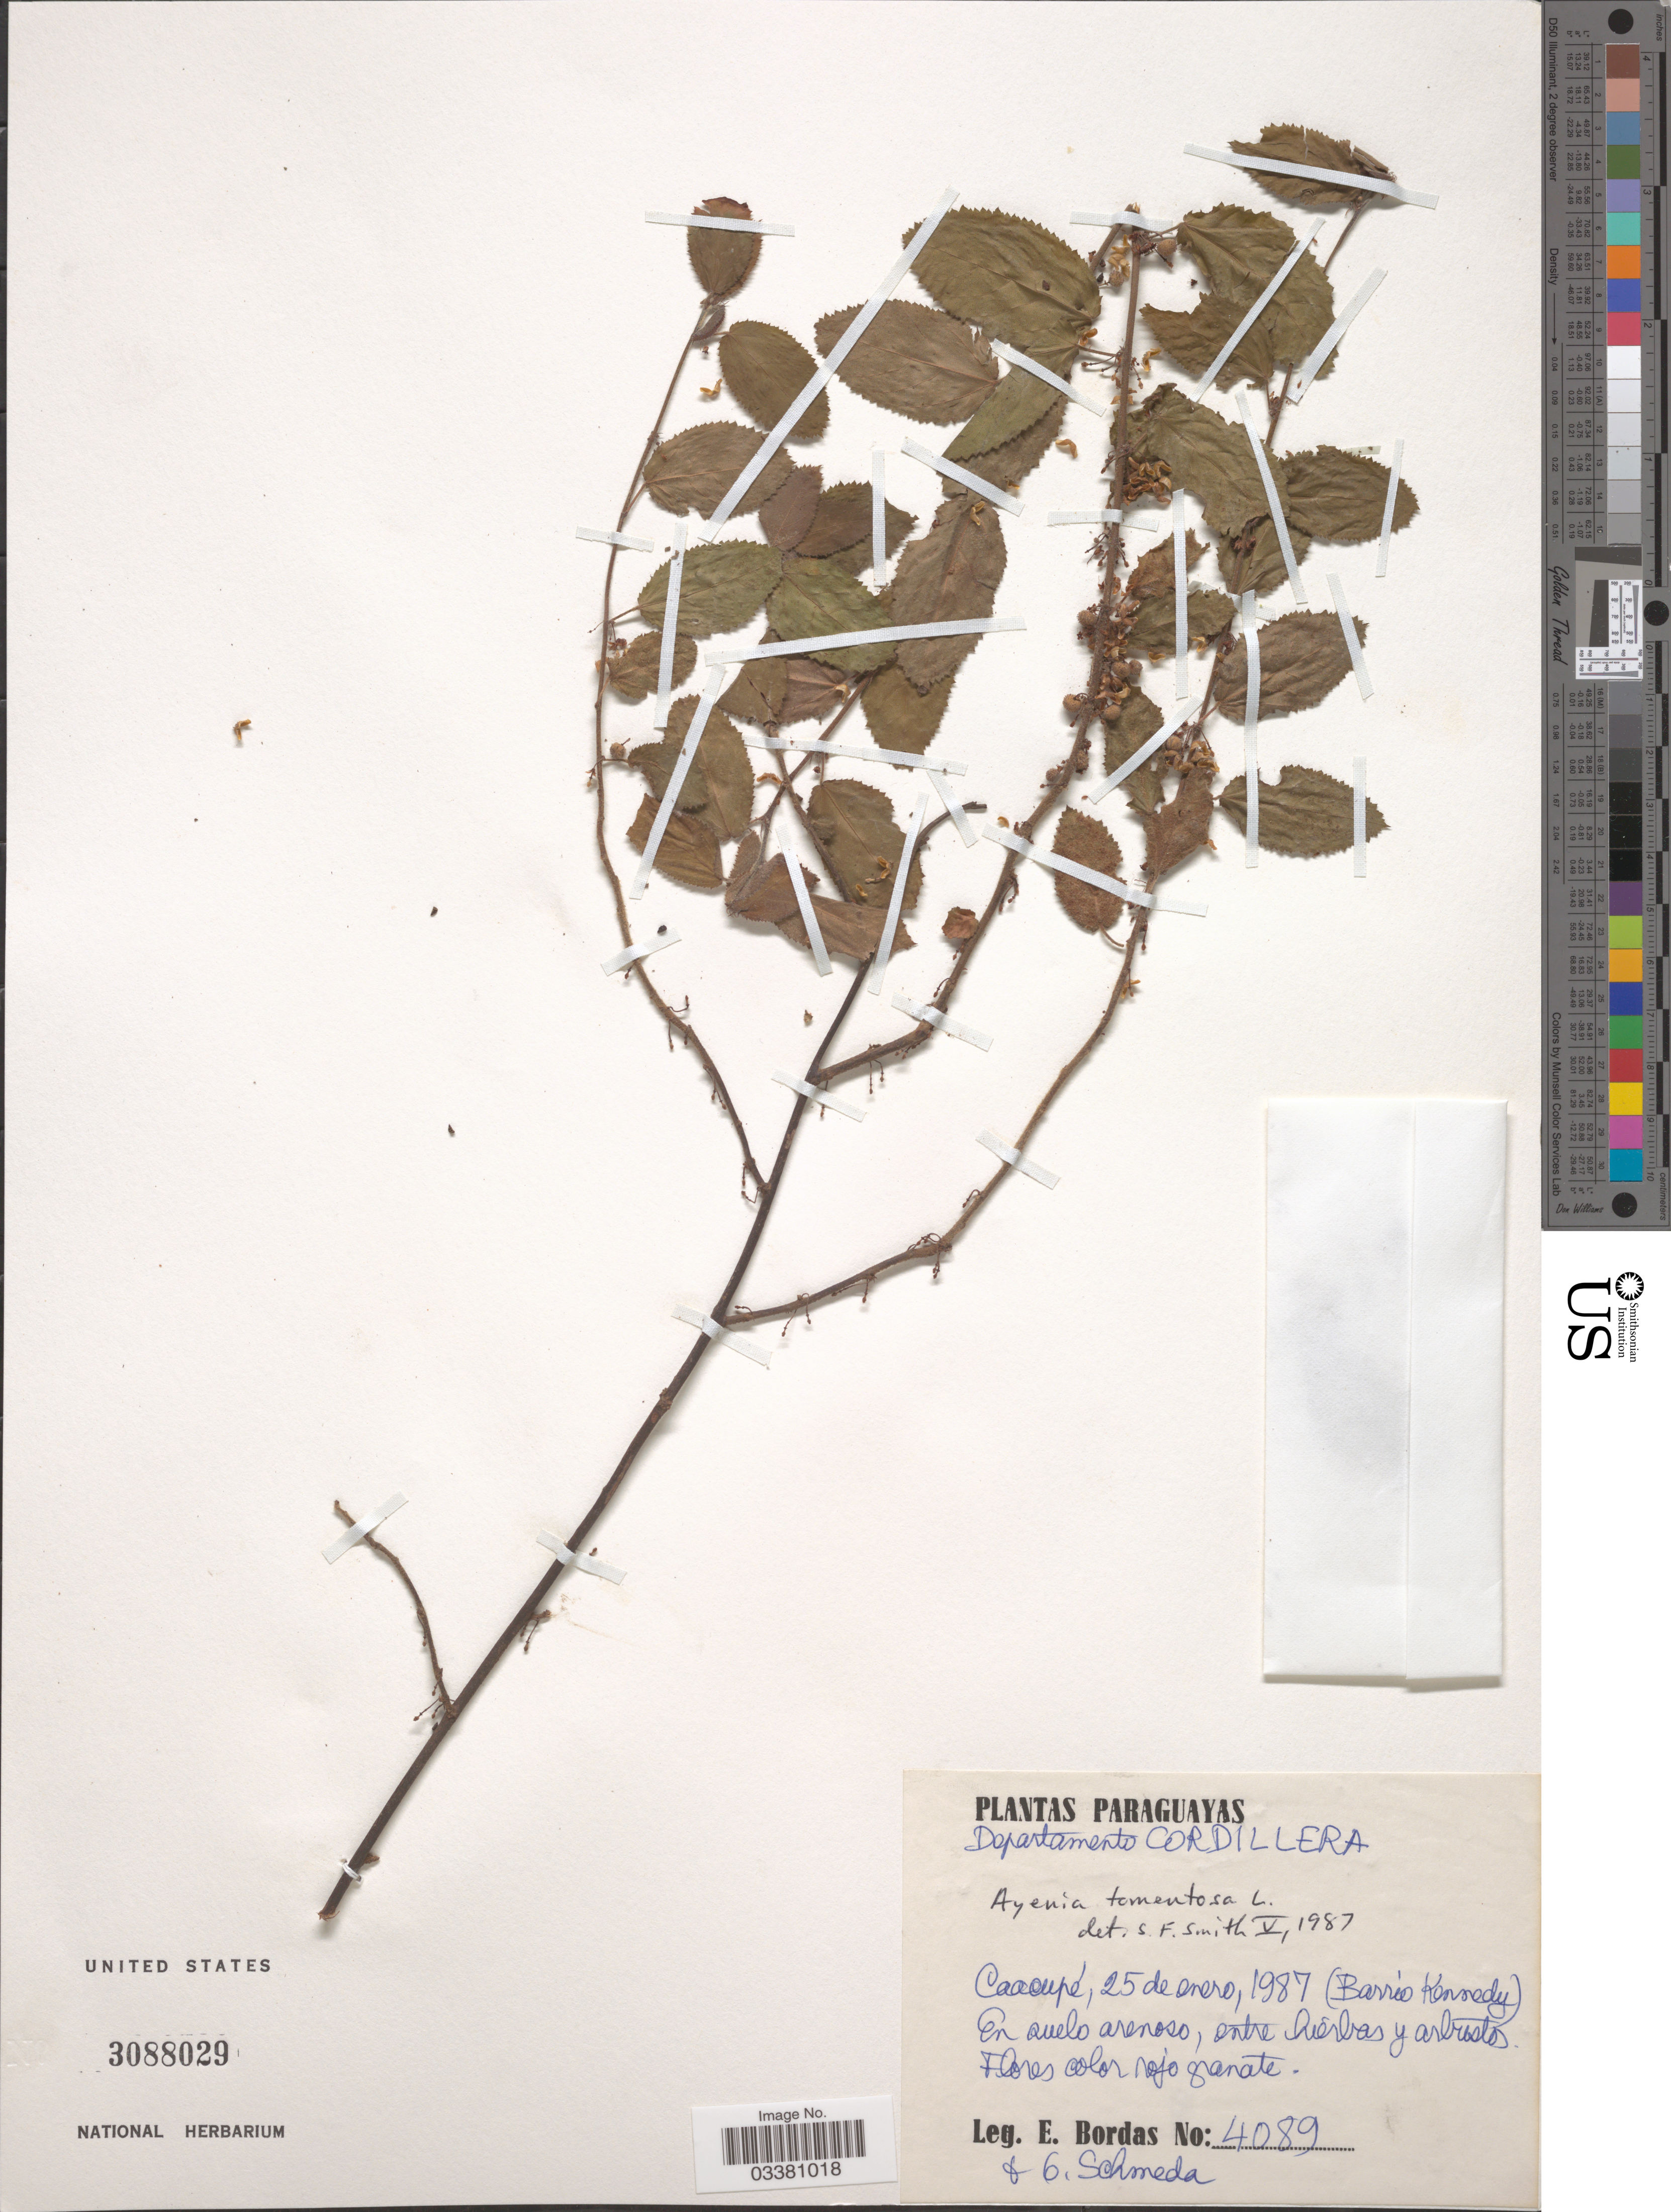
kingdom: Plantae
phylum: Tracheophyta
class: Magnoliopsida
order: Malvales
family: Malvaceae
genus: Ayenia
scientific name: Ayenia tomentosa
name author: L.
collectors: E. Bordas & G. Schmeda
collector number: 4089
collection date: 1987-01-25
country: Paraguay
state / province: Cordillera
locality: Departamento Cordillera. Caacupé (Barrio Kennedy).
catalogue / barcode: US 3088029